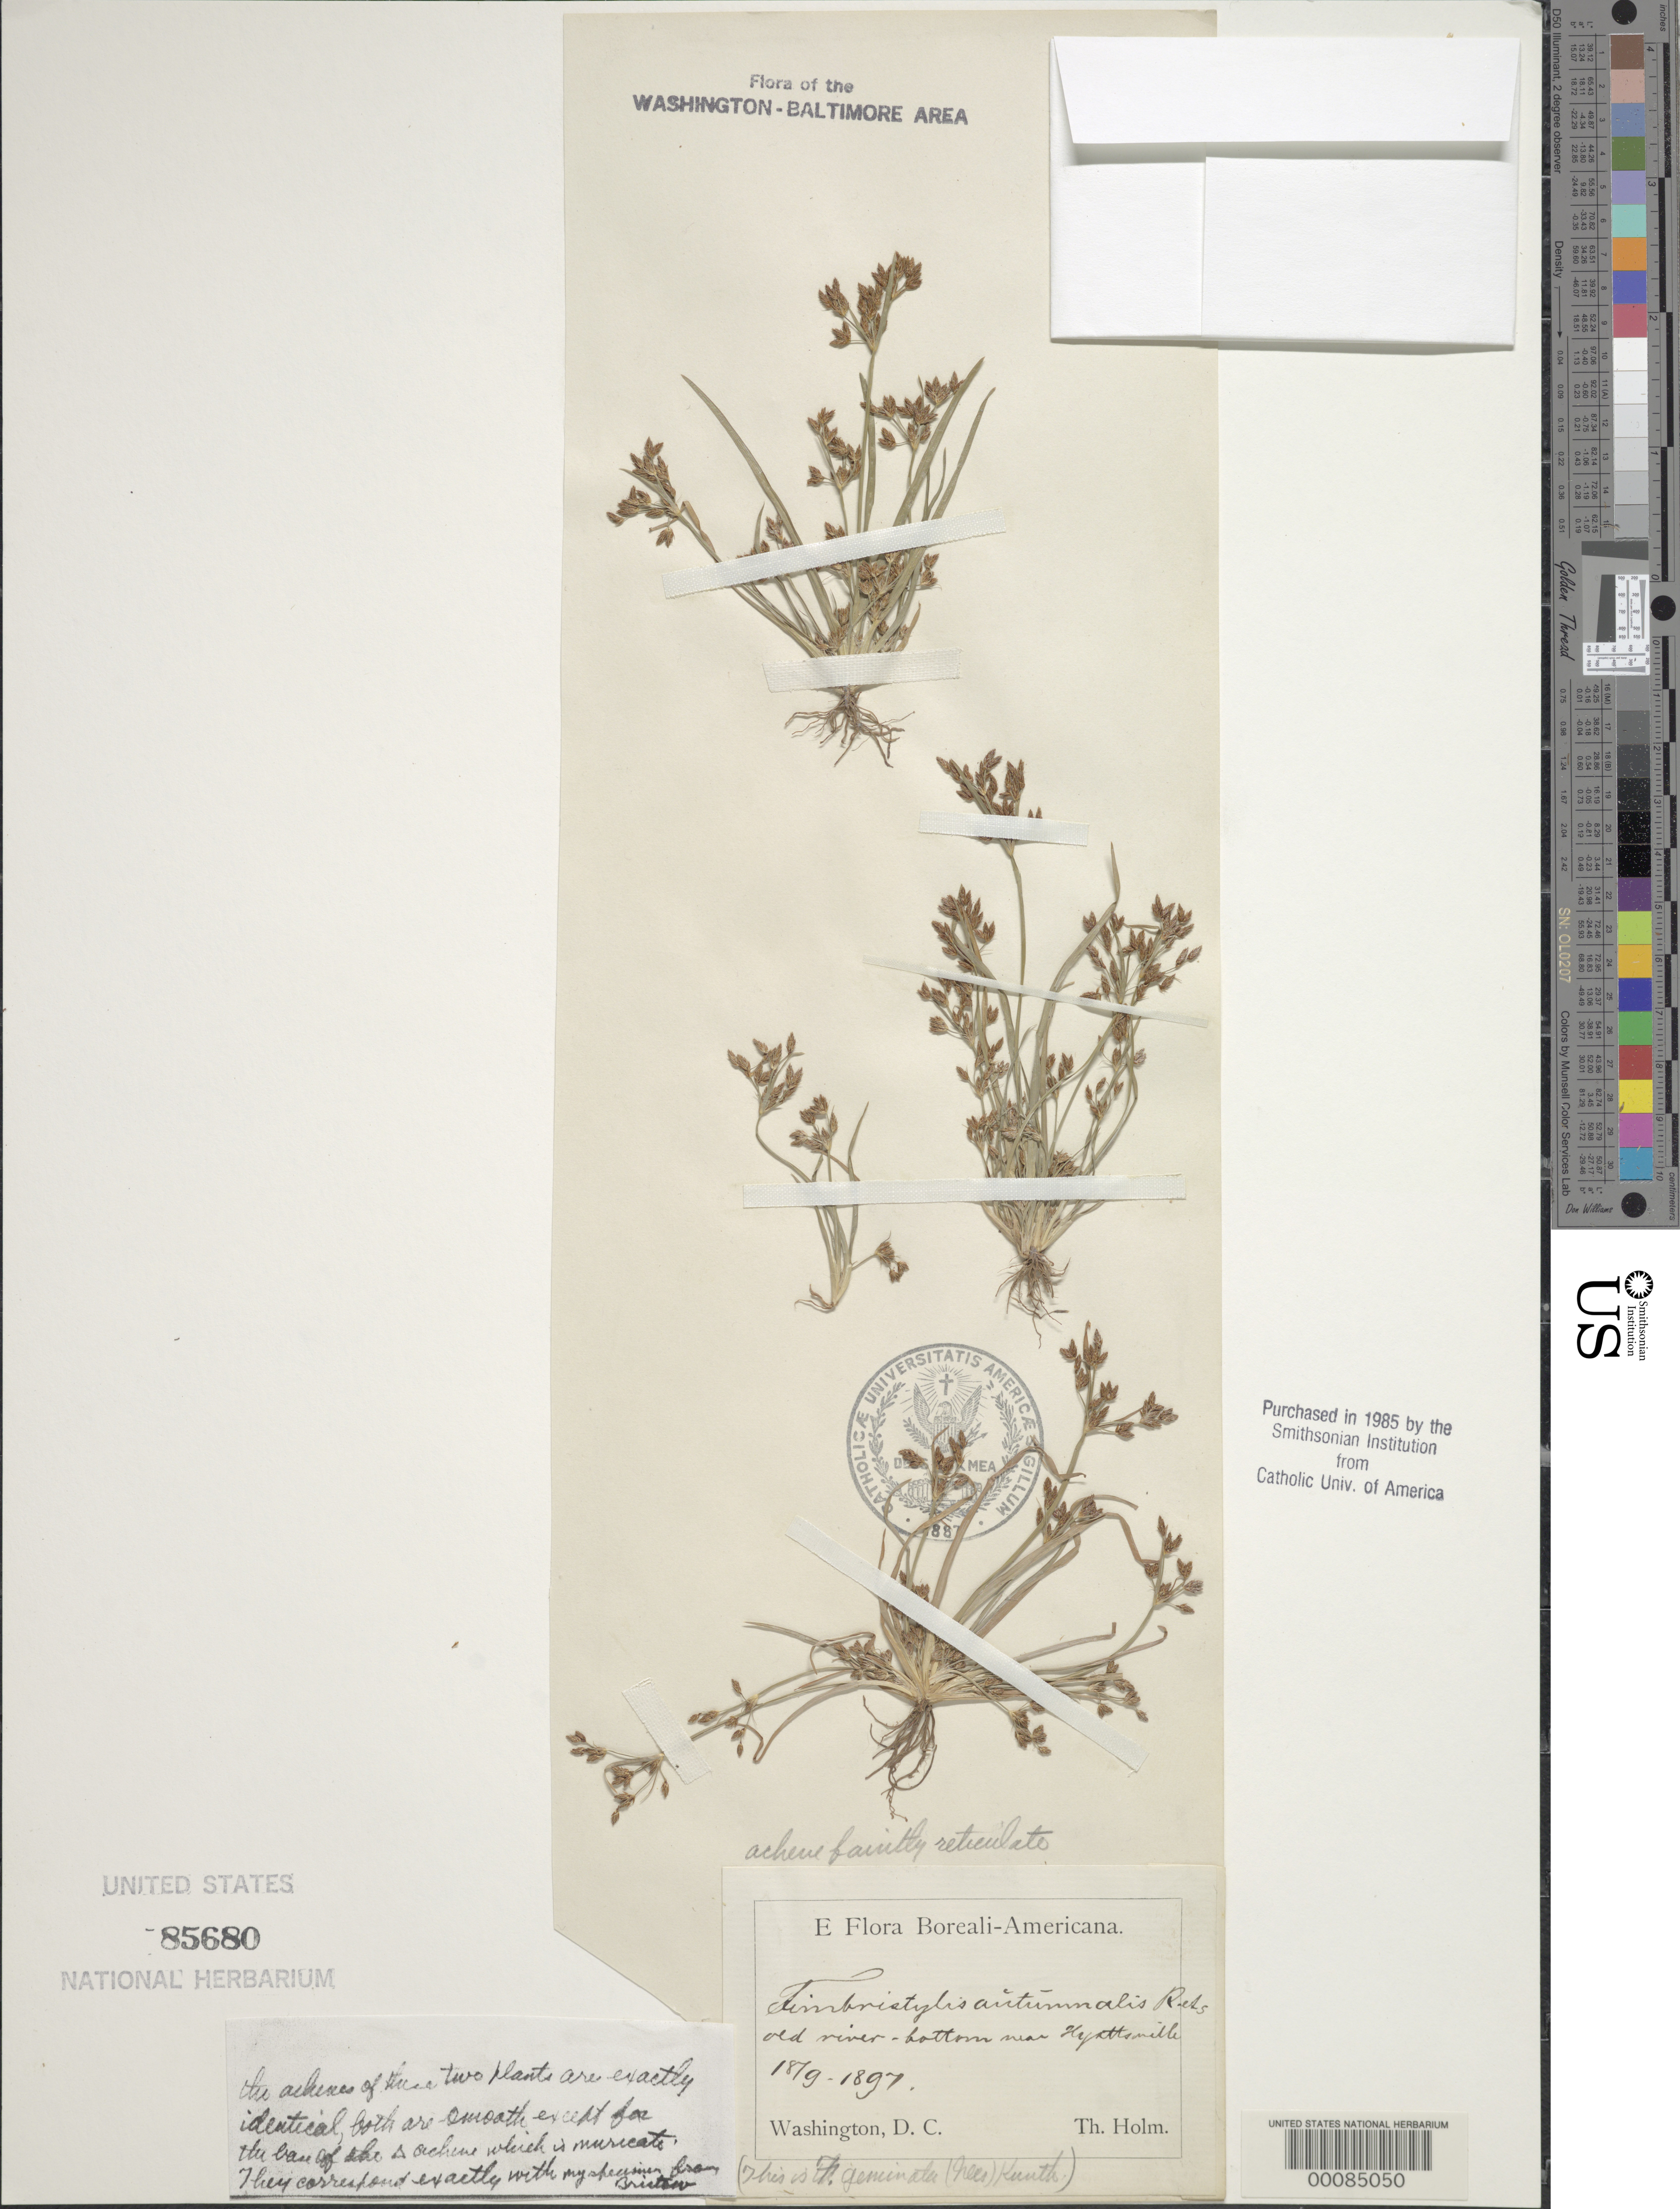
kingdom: Plantae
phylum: Tracheophyta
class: Liliopsida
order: Poales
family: Cyperaceae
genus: Fimbristylis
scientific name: Fimbristylis autumnalis (L.) Roem. & Schult.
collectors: T. Holm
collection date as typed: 1879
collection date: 1879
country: United States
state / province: Maryland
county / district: Prince George's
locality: Near Hyattsville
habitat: Old river bottom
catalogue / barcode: US 85680